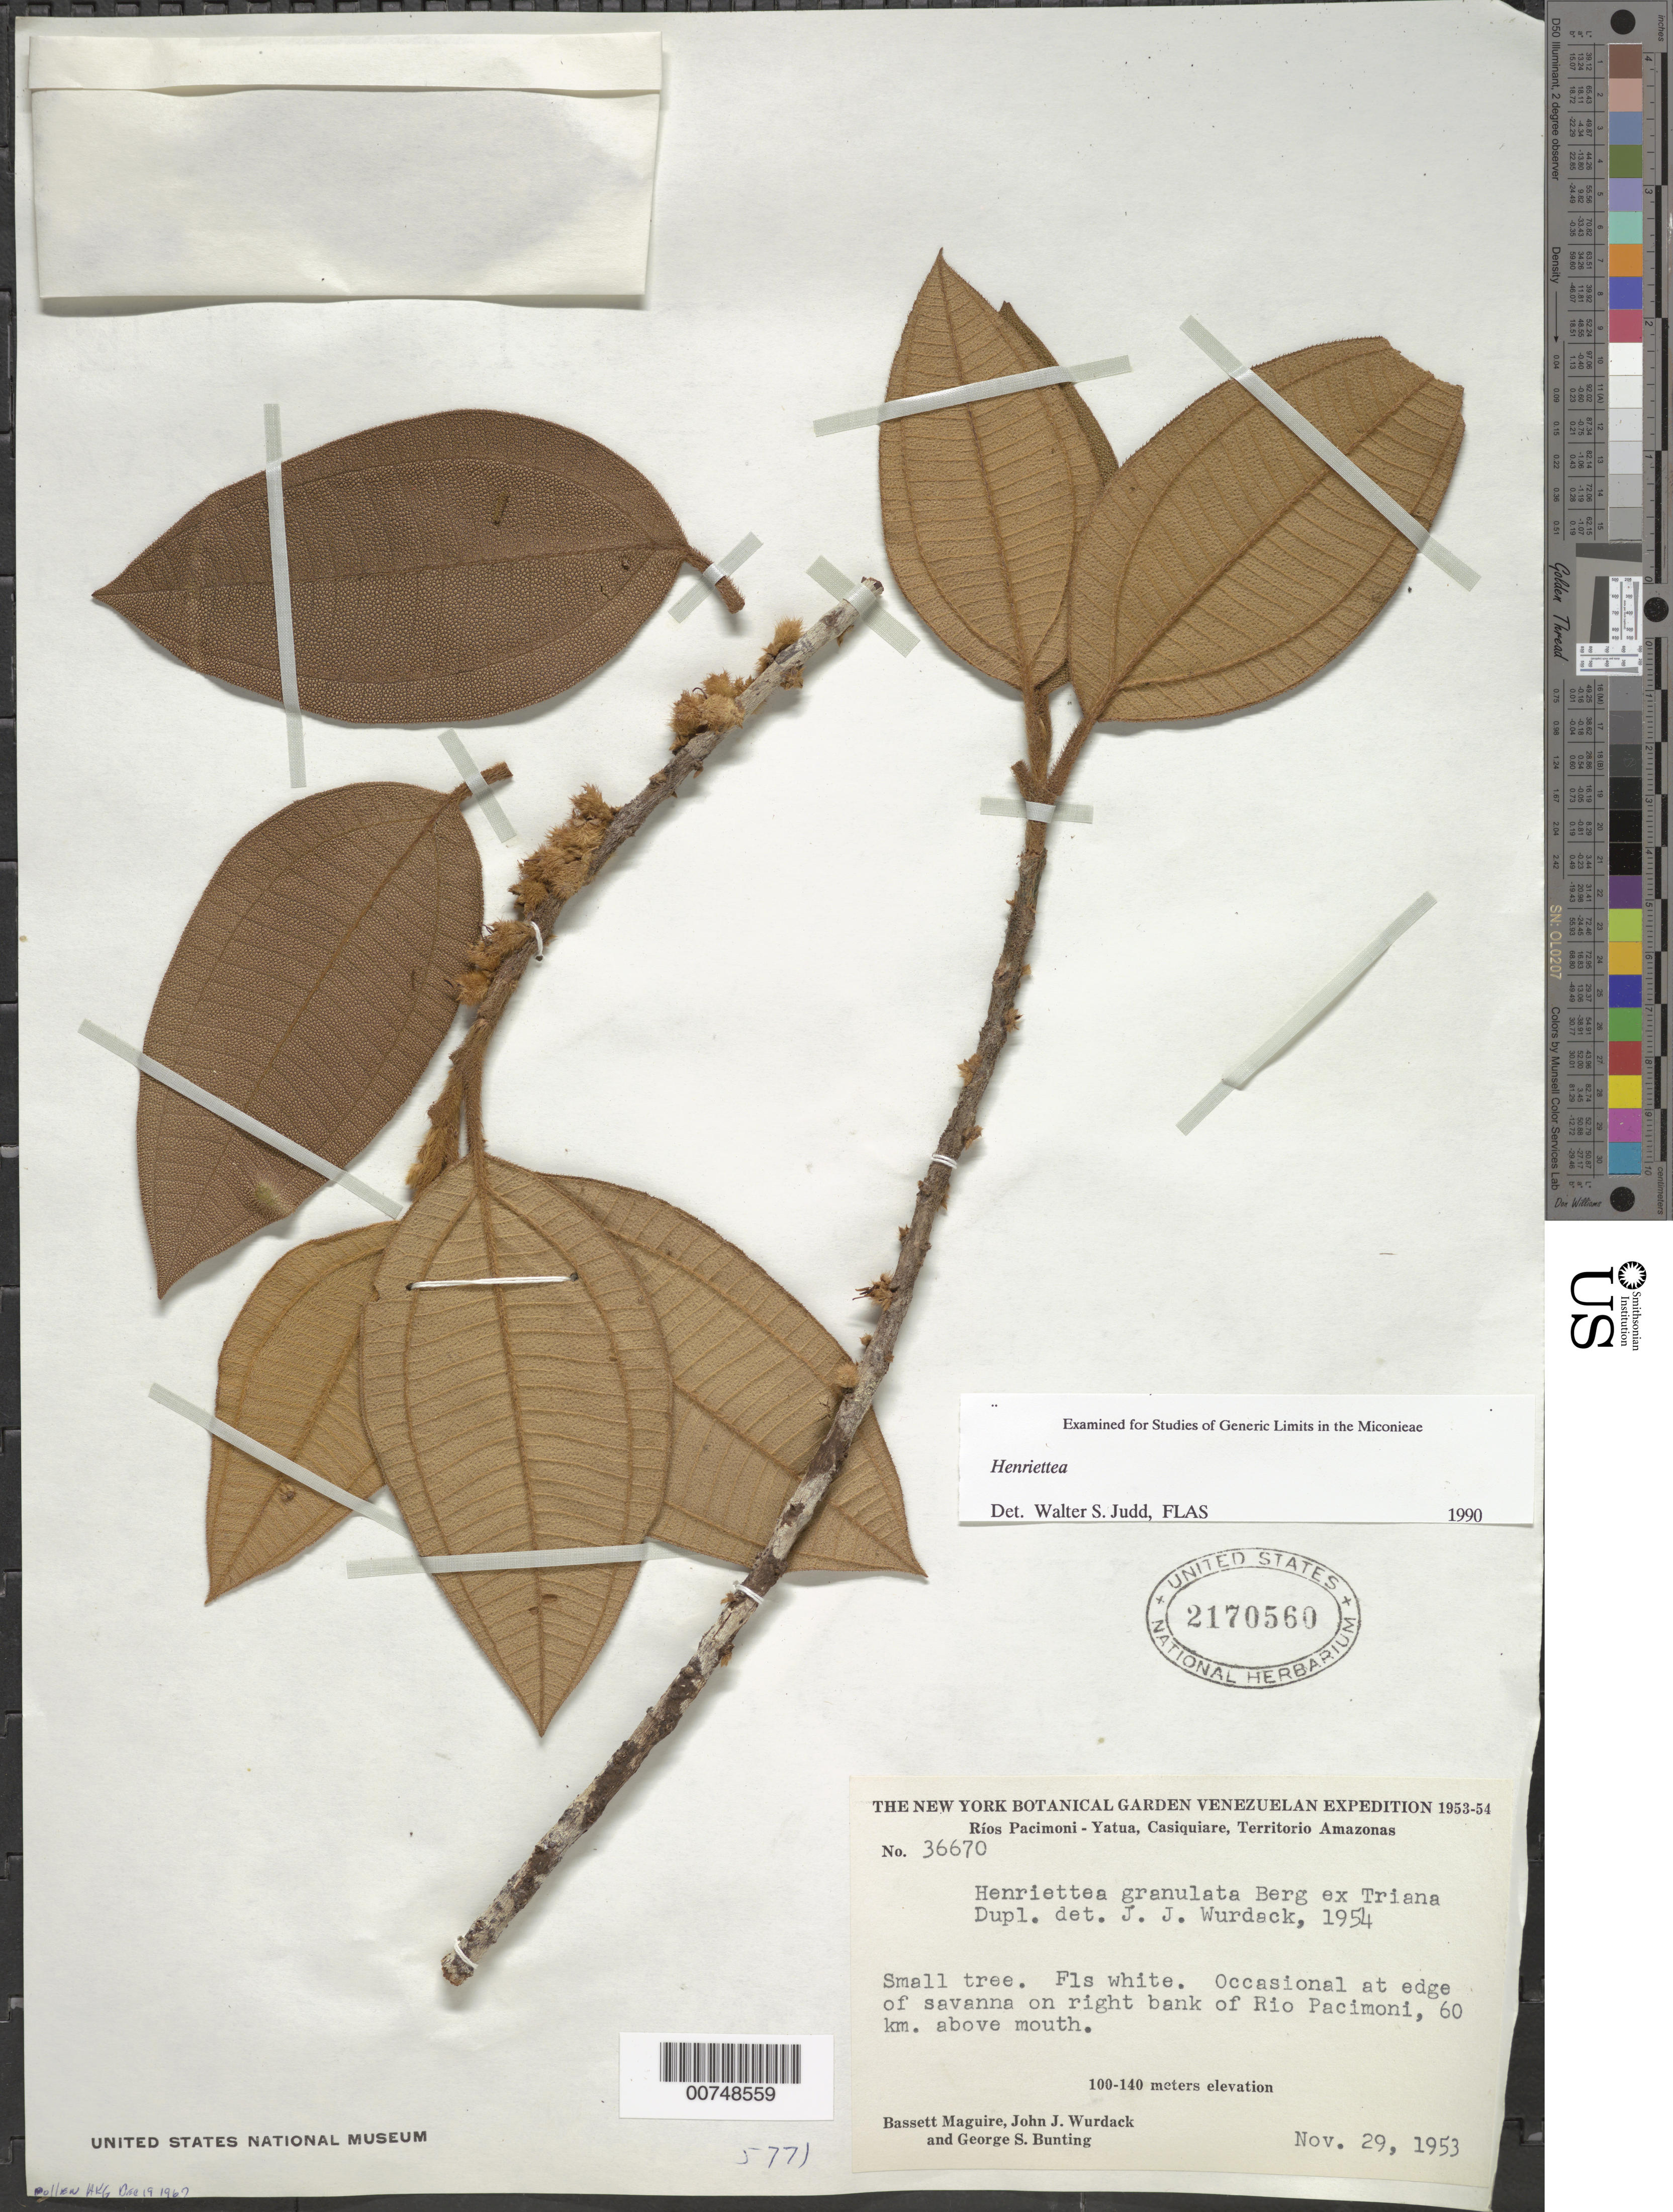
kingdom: Plantae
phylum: Tracheophyta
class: Magnoliopsida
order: Myrtales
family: Melastomataceae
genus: Henriettea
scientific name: Henriettea granulata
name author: Berg ex Triana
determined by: Wurdack, John J., (US), US (UNITED STATES)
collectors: B. Maguire, J. J. Wurdack & G. S. Bunting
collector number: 36670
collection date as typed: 29-Nov-53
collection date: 1953-11-29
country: Venezuela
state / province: Amazonas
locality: Río Pacimoni, 60 km above mouth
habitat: Edge of savanna on right bank of river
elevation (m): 100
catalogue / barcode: US 2170560